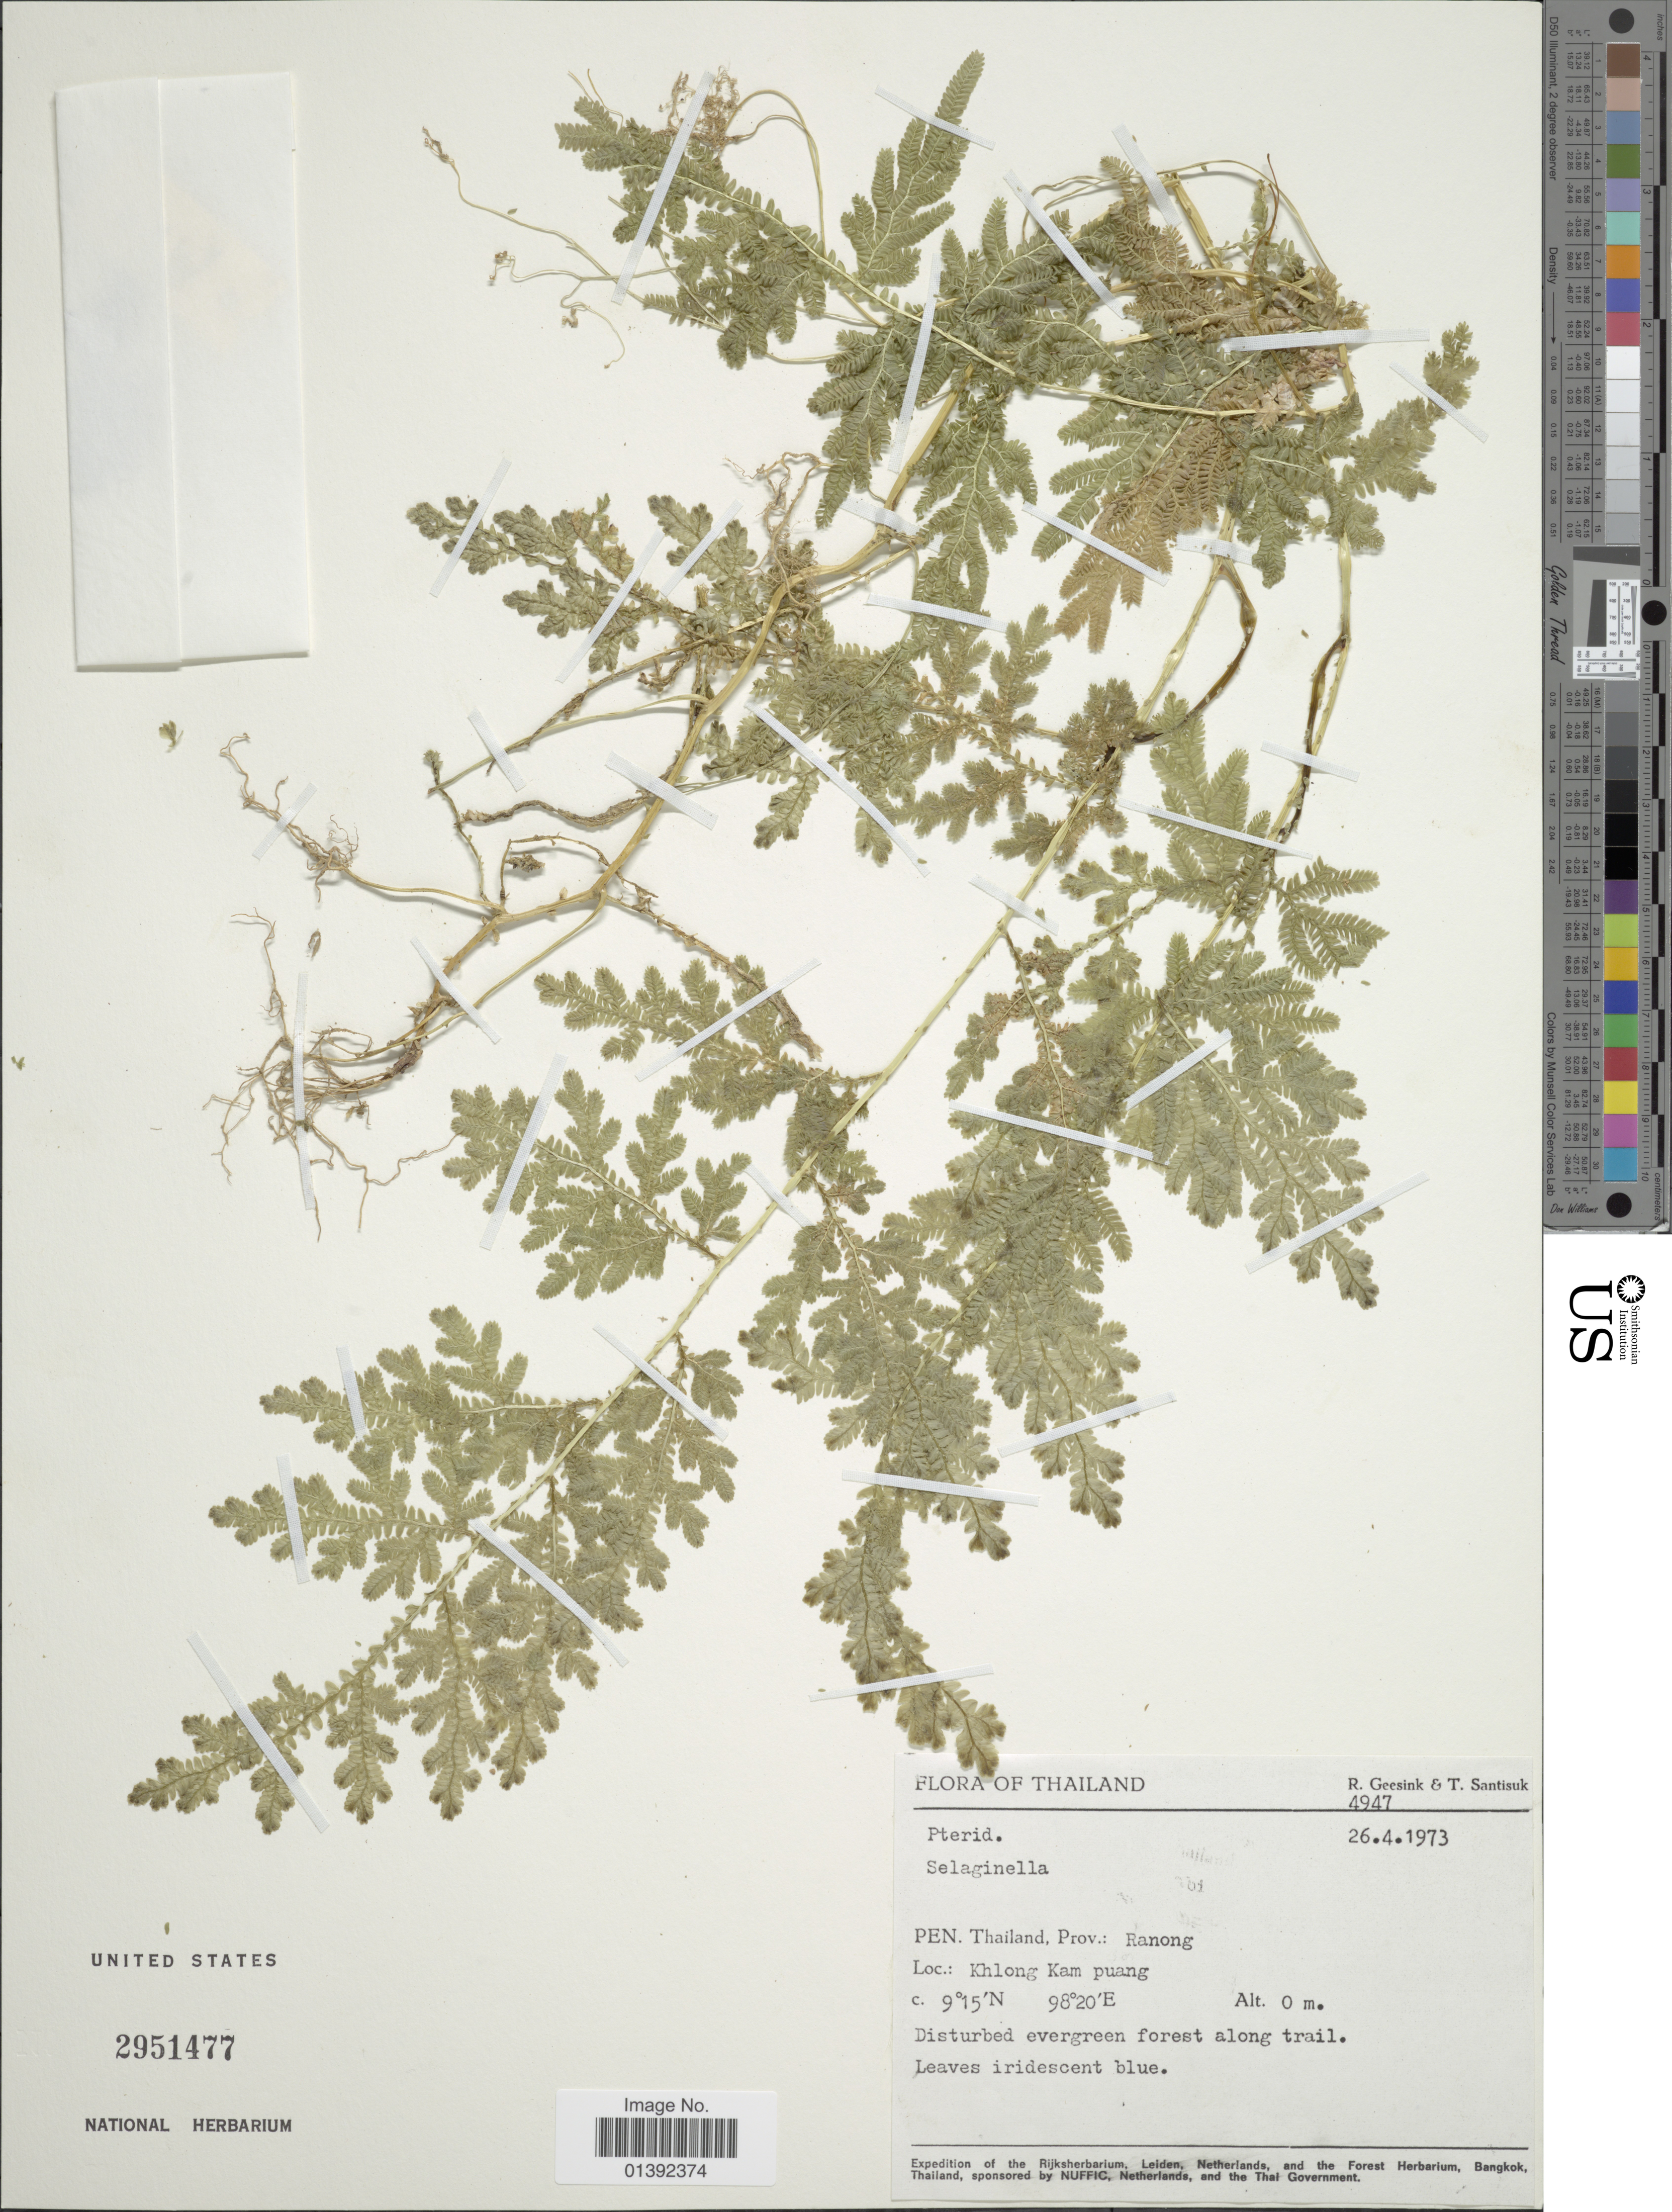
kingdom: Plantae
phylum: Tracheophyta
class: Lycopodiopsida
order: Selaginellales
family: Selaginellaceae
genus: Selaginella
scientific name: Selaginella sp.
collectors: R. Geesink & T. Santisuk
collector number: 4947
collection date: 1973-04-26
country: Thailand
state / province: Ranong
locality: Pen. Khlong Kam puang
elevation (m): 0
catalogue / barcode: US 2951477